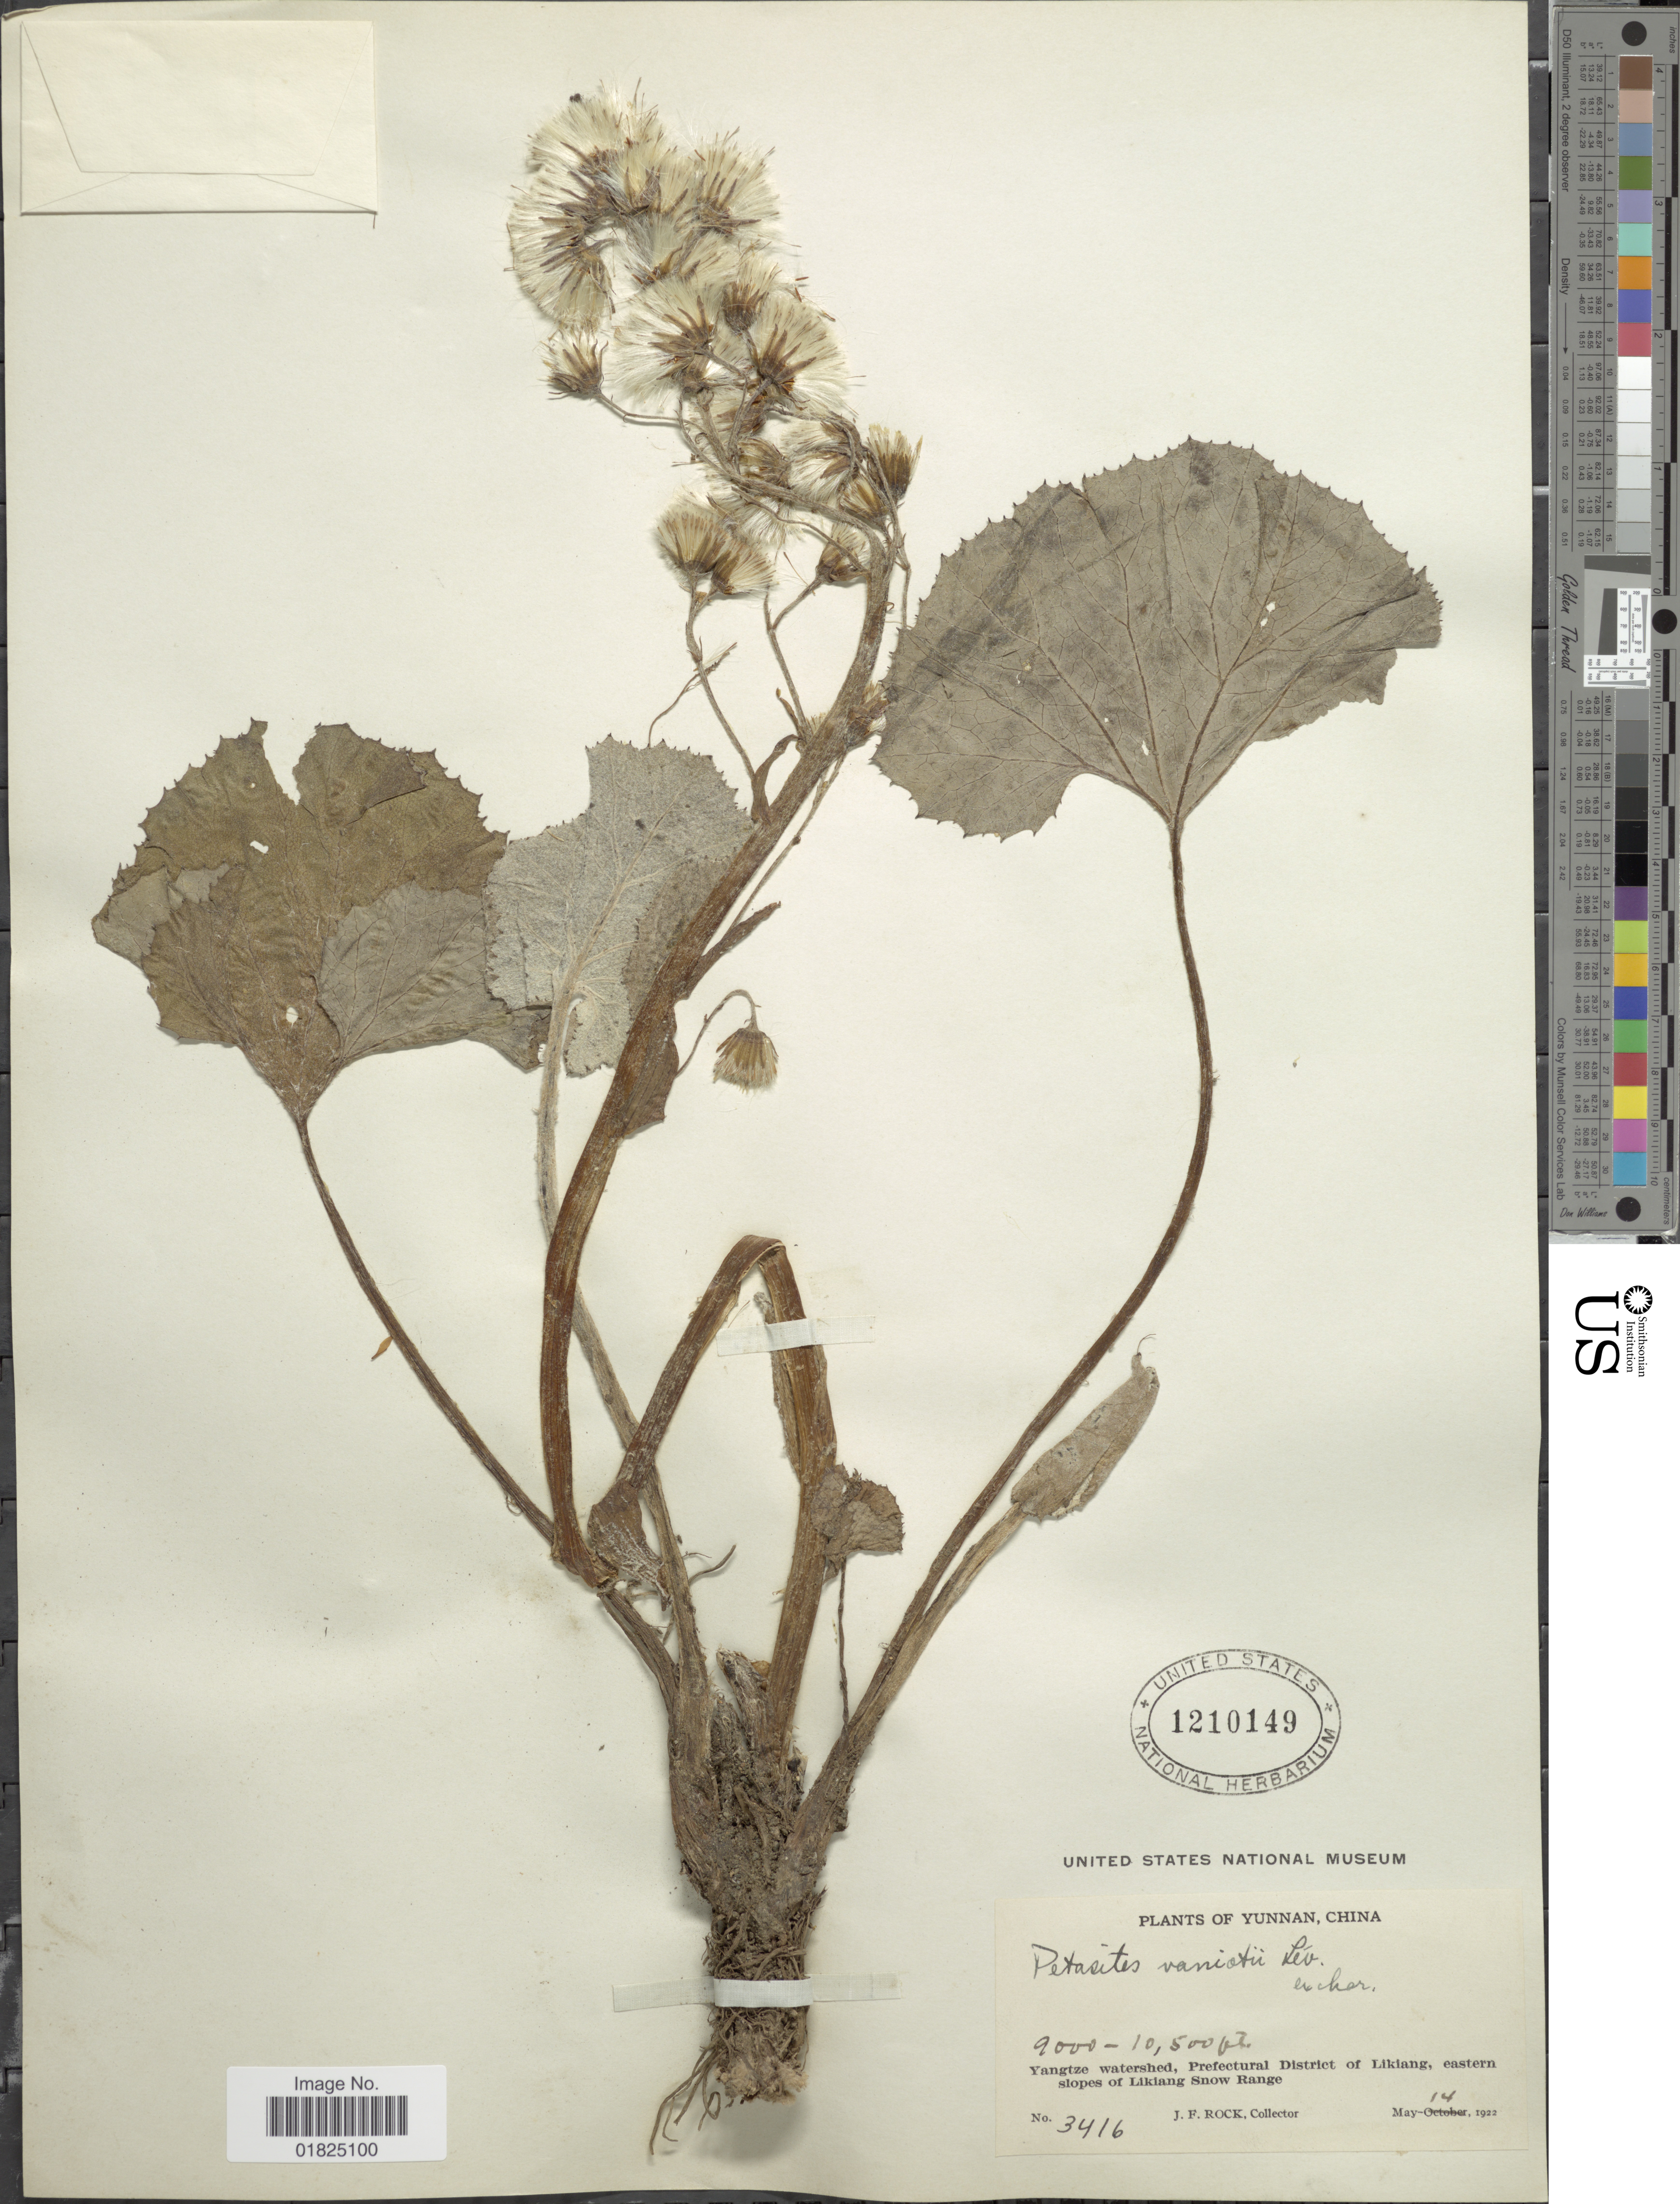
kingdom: Plantae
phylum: Tracheophyta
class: Magnoliopsida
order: Asterales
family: Asteraceae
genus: Petasites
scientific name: Petasites tricholobus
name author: Franch.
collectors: J. Rock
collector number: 3416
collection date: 1922-05-14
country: China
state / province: Yunnan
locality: Yangtze watershed, Prefectural District of Likiang, eastern slopes of Likiang Snow range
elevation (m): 2743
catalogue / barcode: US 1210149